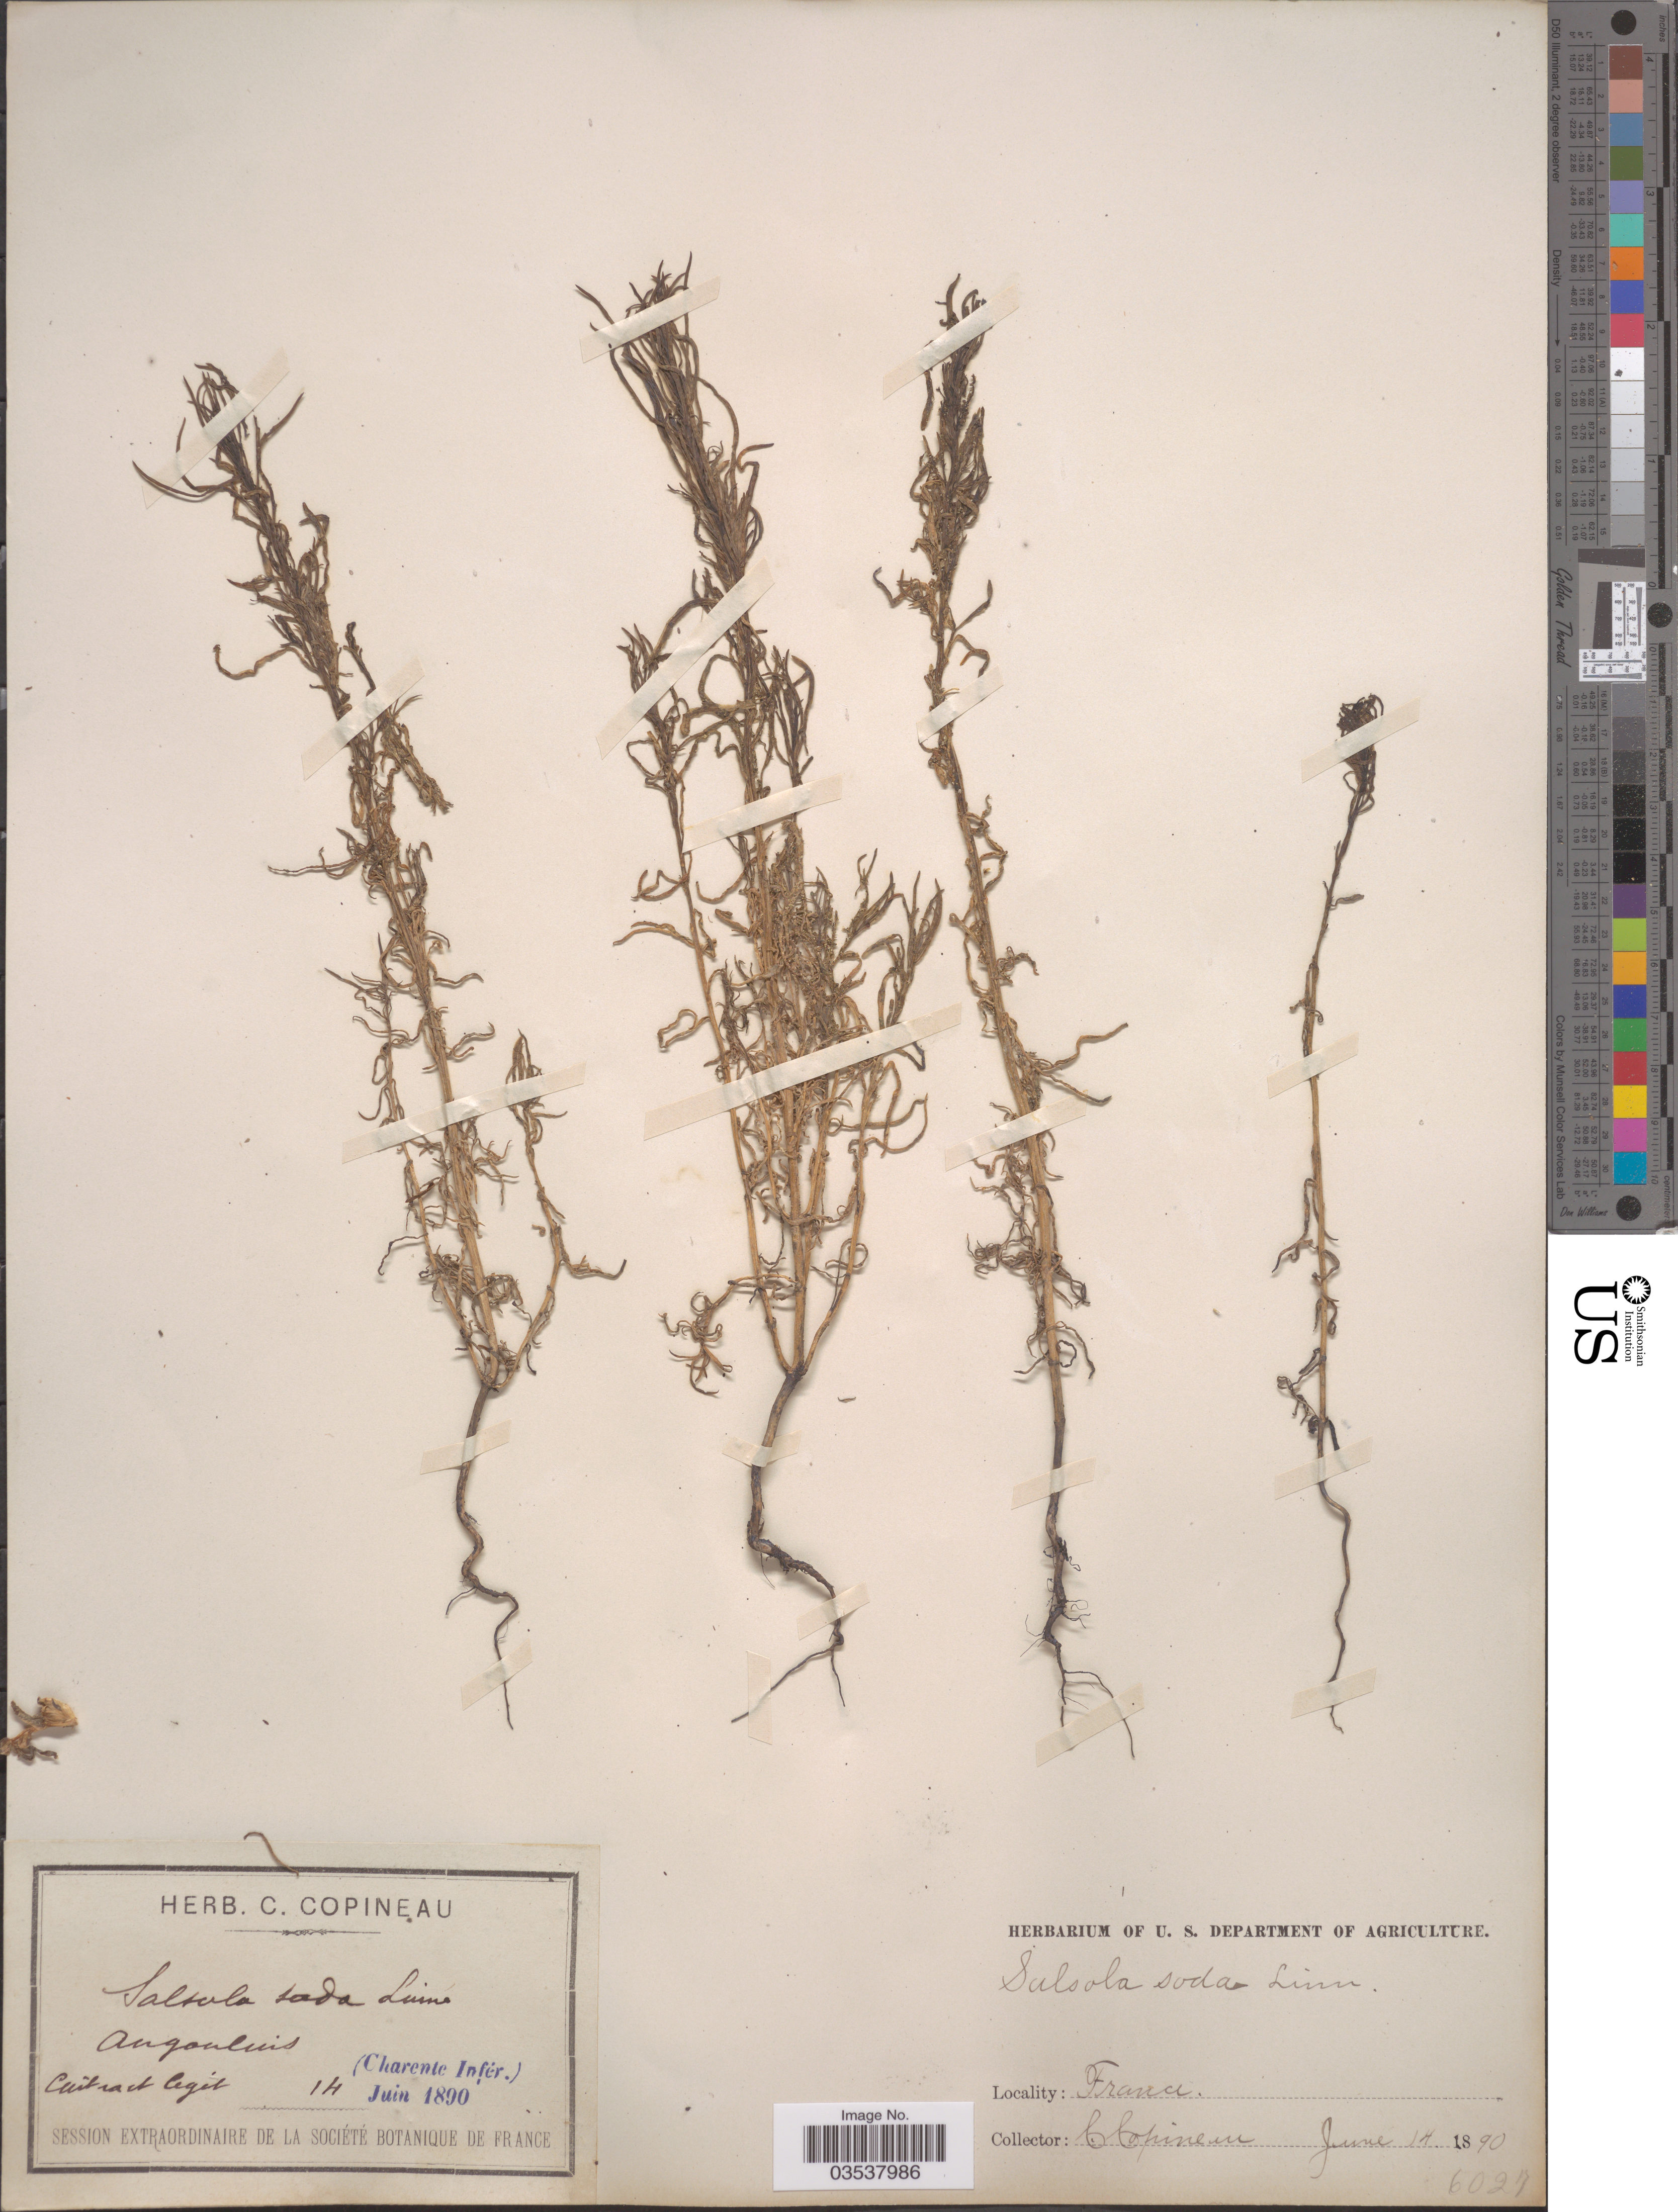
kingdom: Plantae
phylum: Tracheophyta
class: Magnoliopsida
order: Caryophyllales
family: Amaranthaceae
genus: Salsola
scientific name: Salsola soda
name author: L.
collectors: C. Copineau & Cintract, --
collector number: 14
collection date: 1890-06-14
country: France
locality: Angonluis.